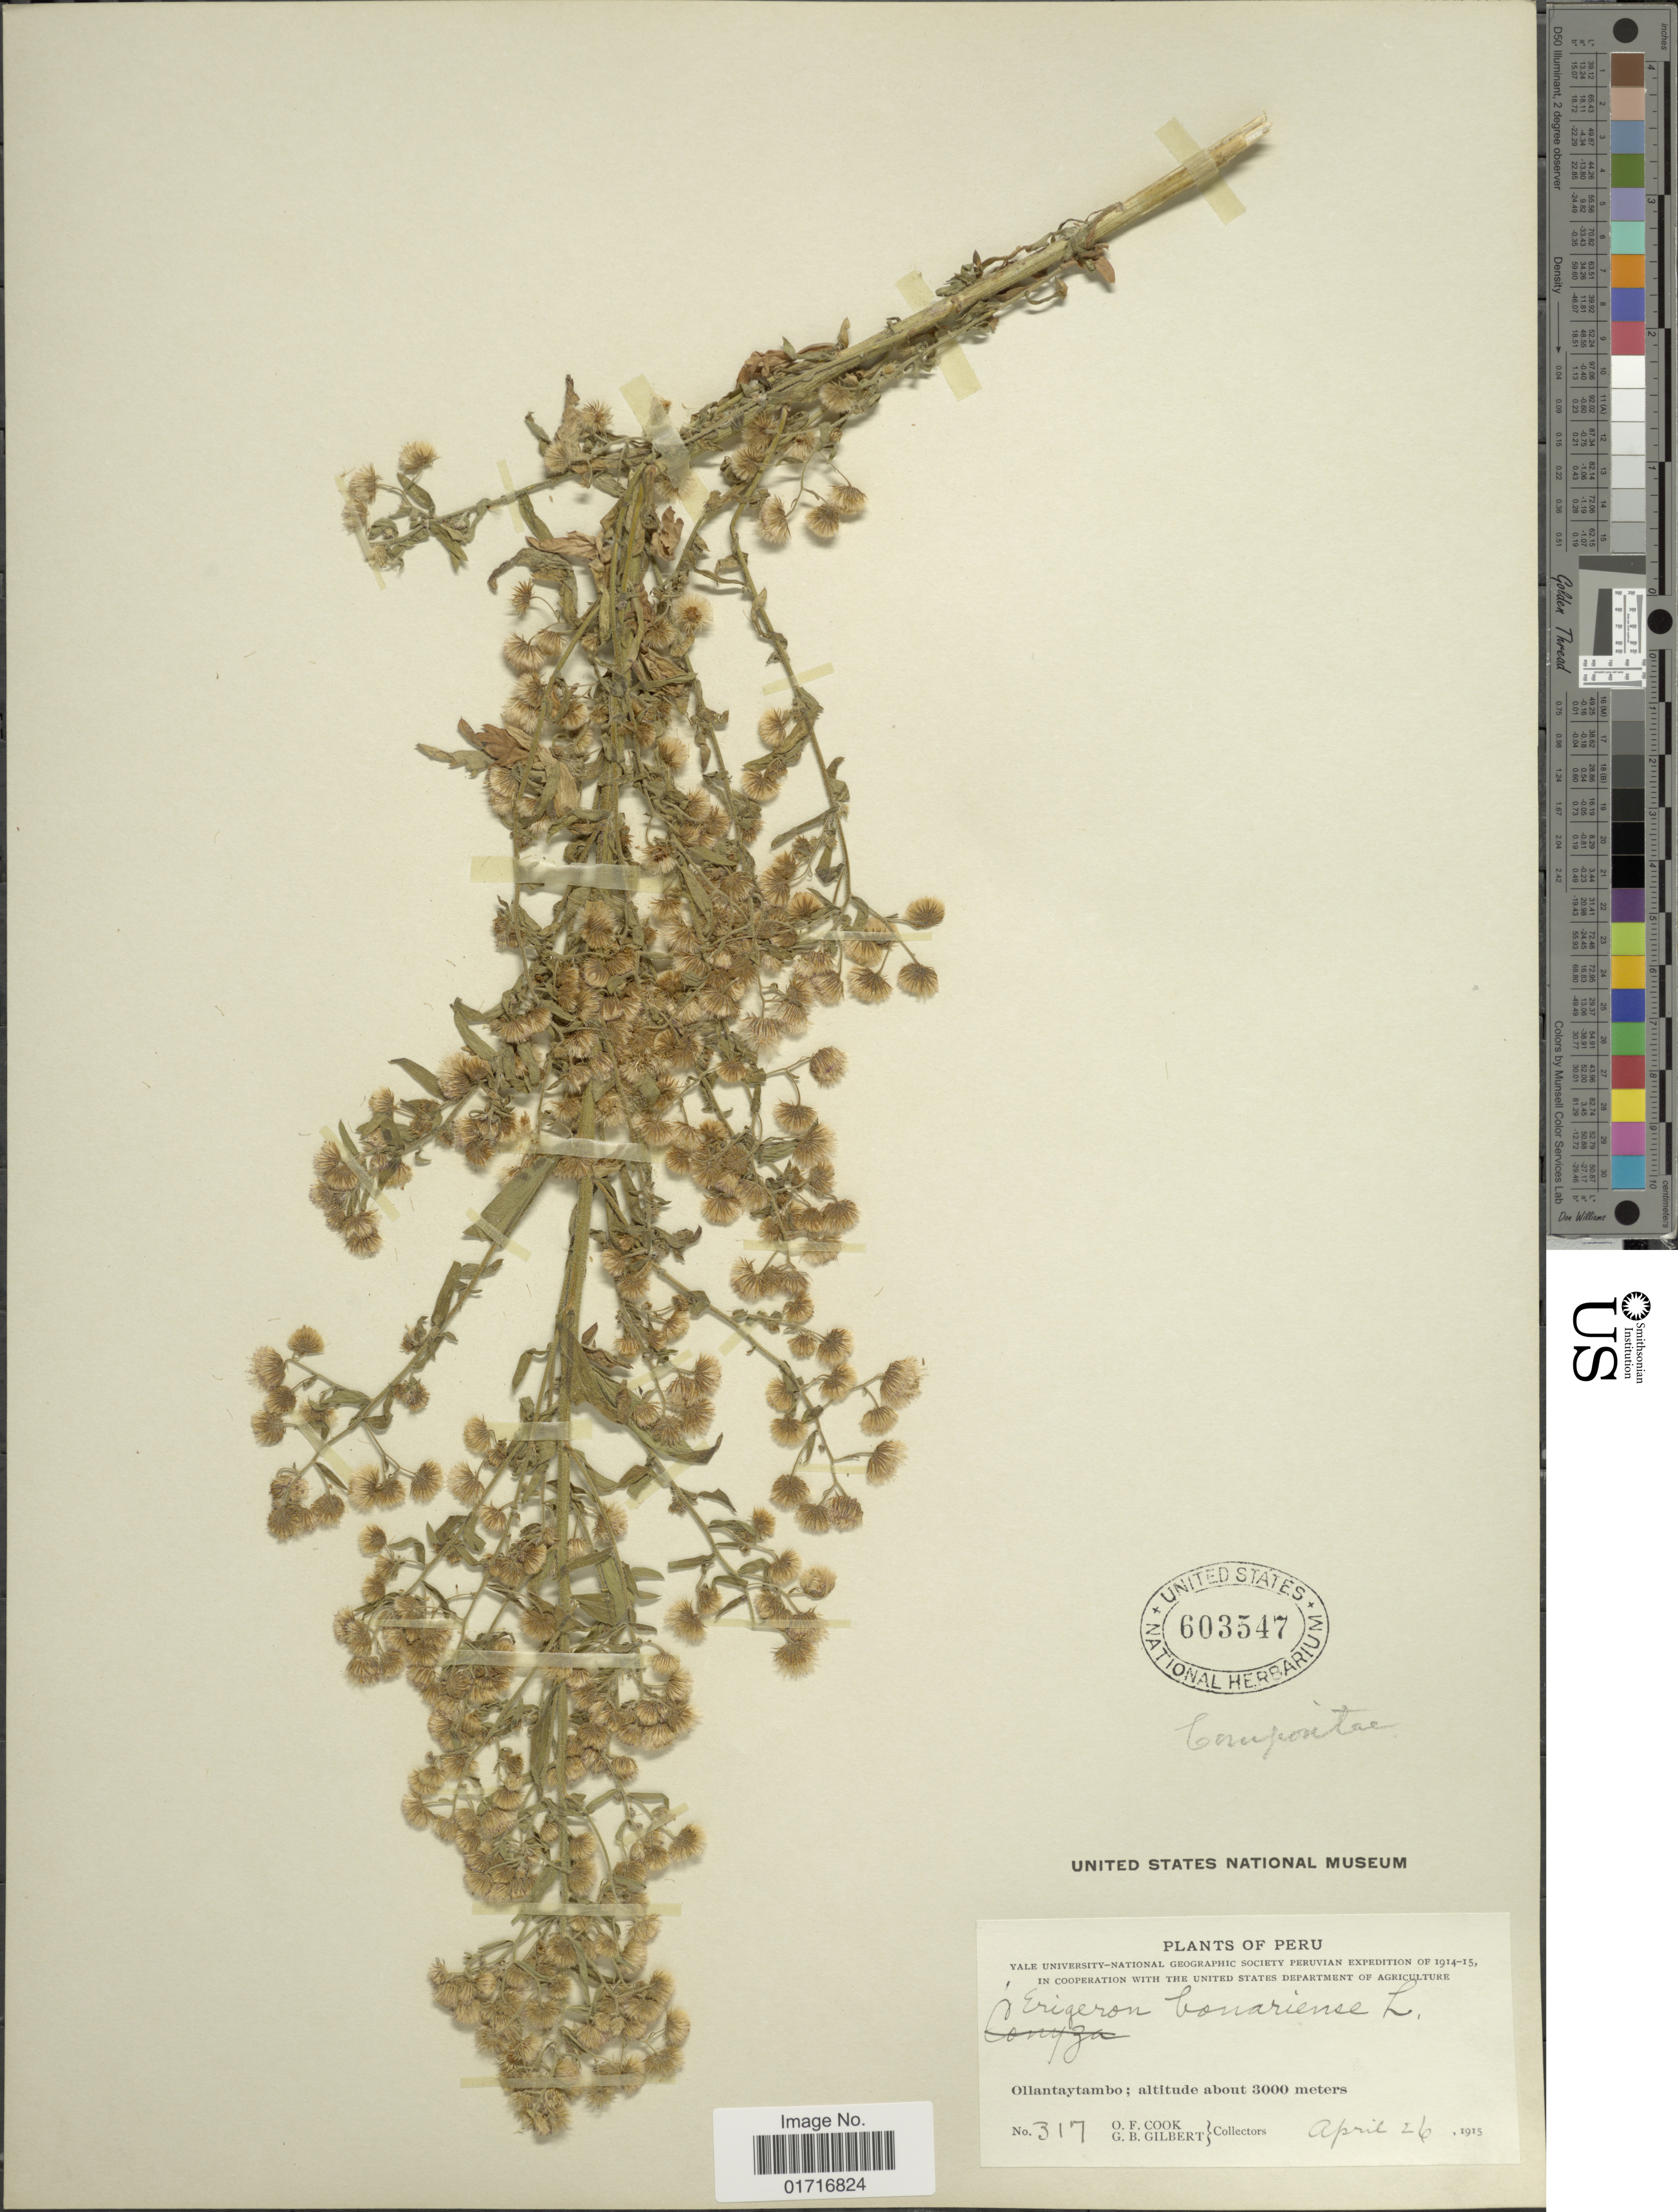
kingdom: Plantae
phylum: Tracheophyta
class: Magnoliopsida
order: Asterales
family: Asteraceae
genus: Conyza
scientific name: Conyza bonariensis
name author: (L.) Cronq.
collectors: O. F. Cook & G. B. Gilbert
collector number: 317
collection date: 1915-04-26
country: Peru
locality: Ollantaytambo.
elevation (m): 3000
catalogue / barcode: US 603547